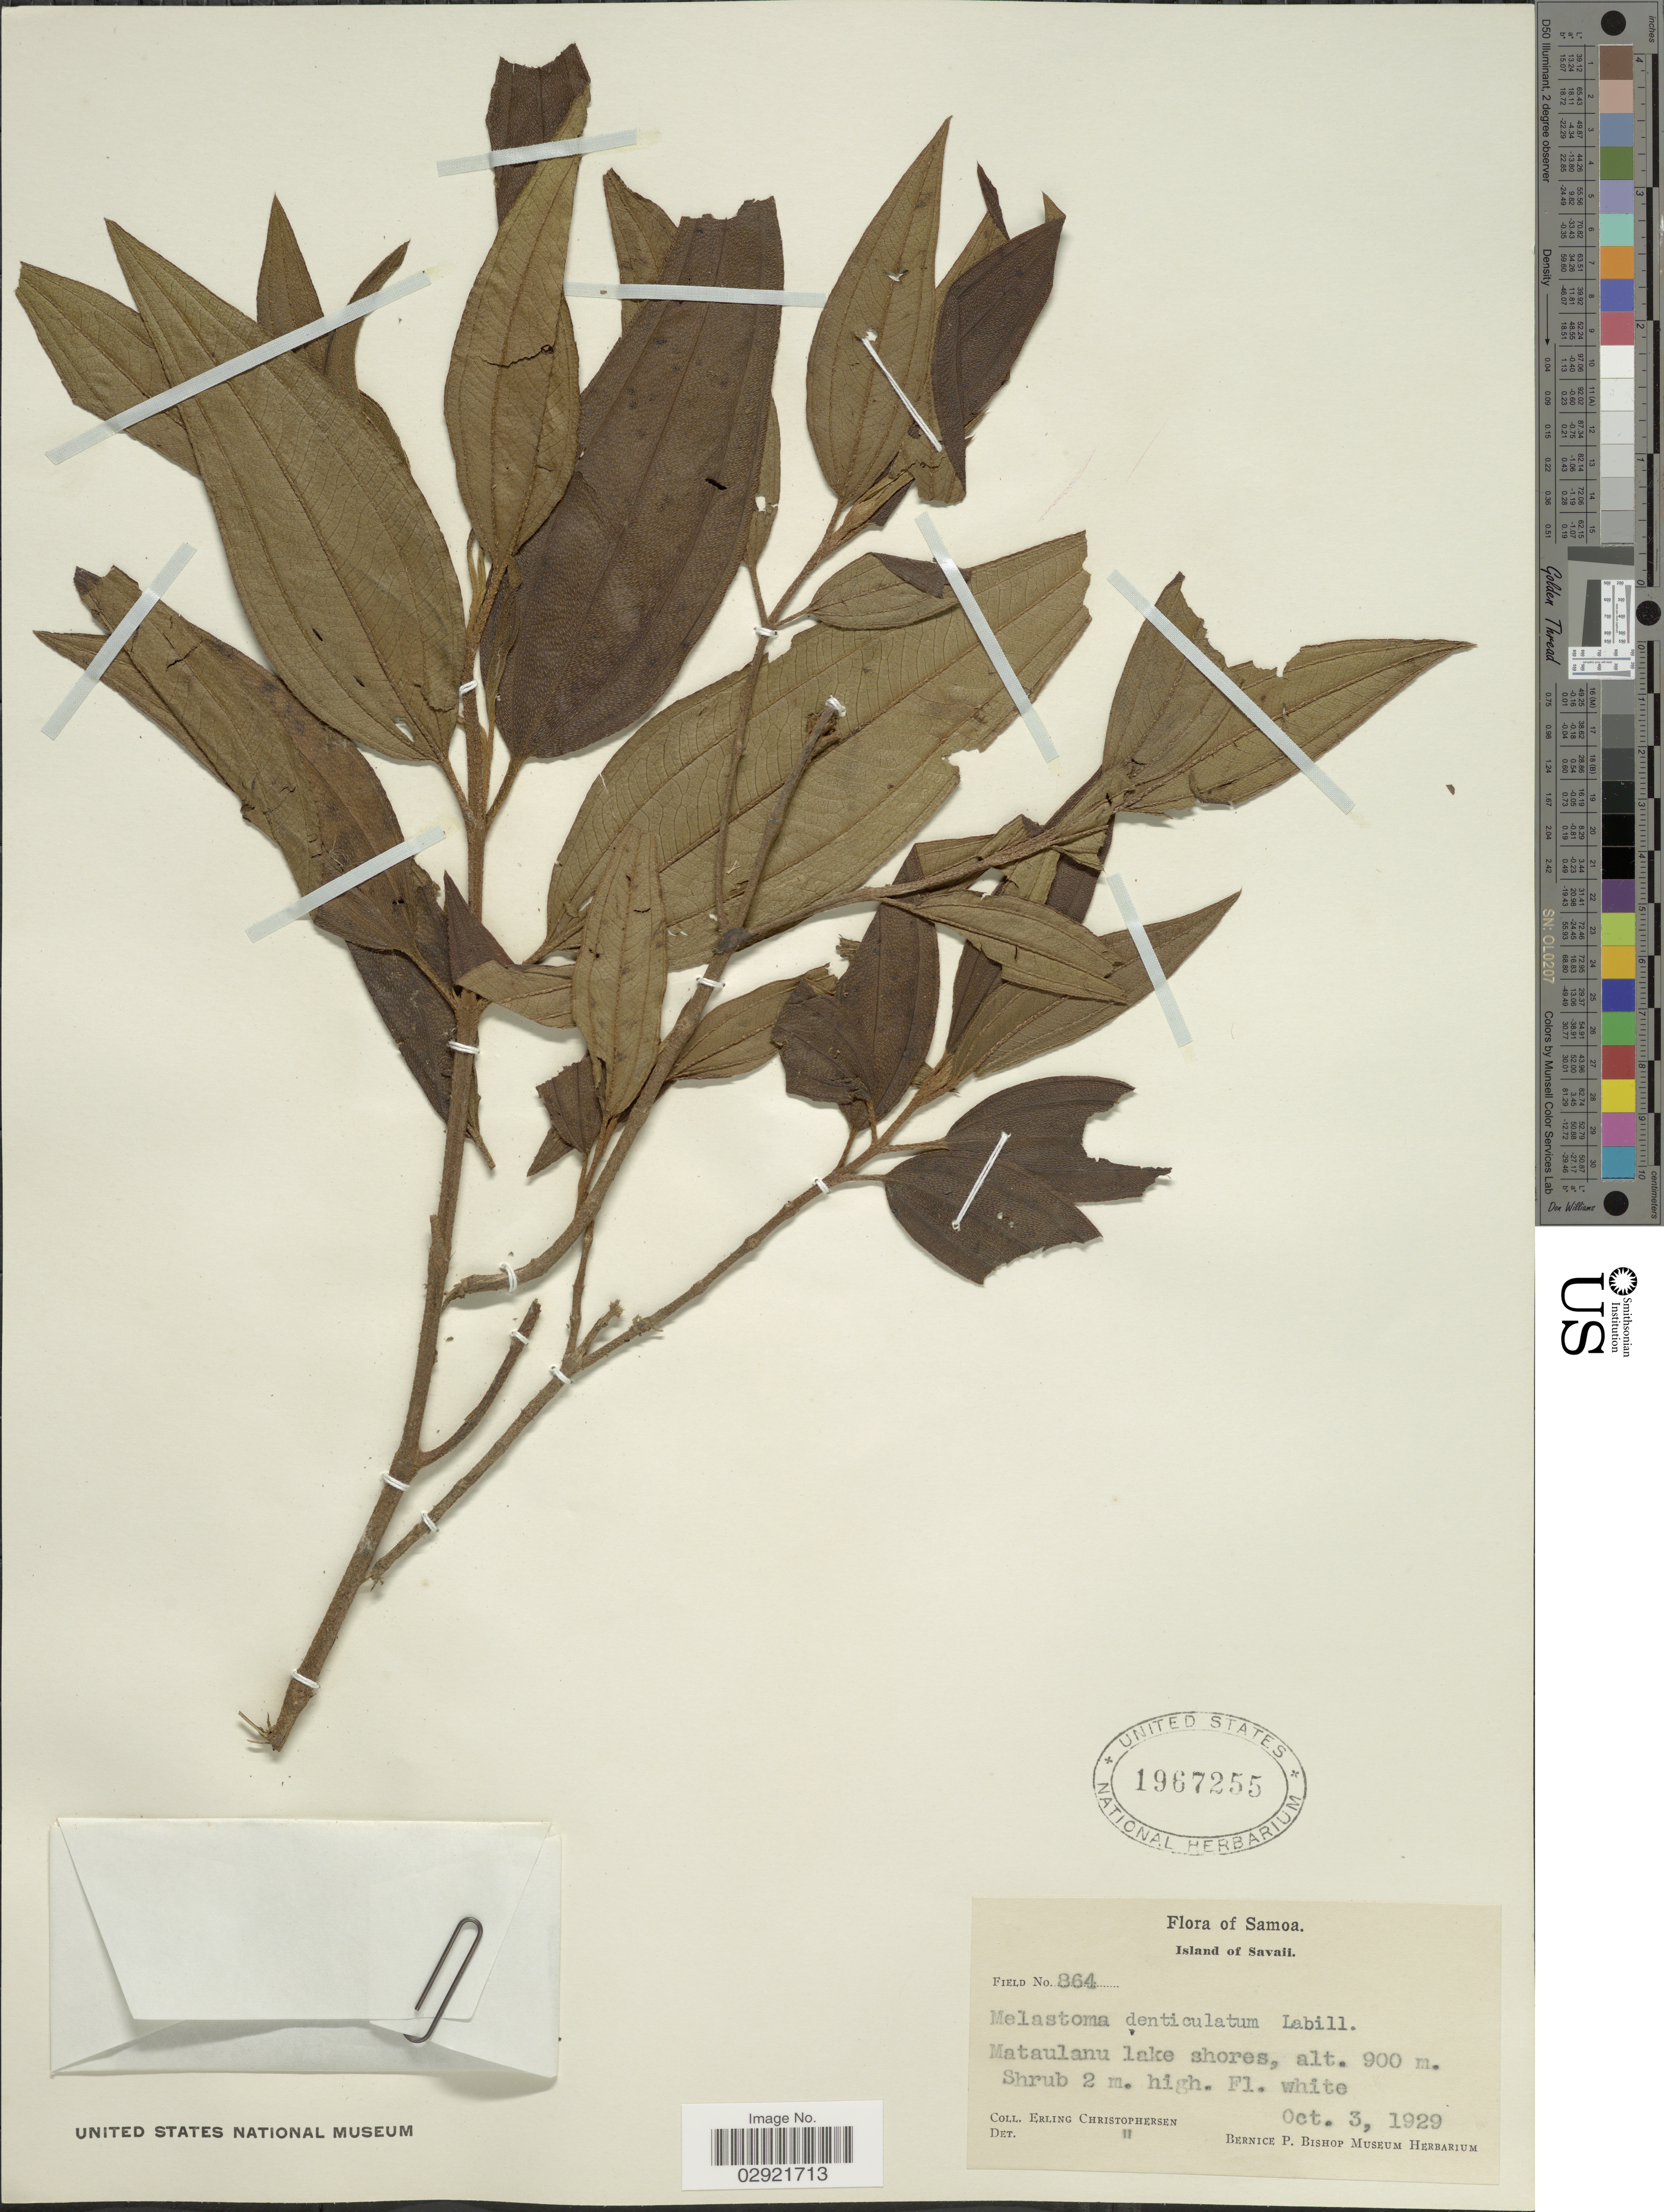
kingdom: Plantae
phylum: Tracheophyta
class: Magnoliopsida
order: Myrtales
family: Melastomataceae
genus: Melastoma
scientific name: Melastoma malabathricum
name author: L.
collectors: E. Christophersen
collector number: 864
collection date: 1929-10-03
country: Samoa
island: Savai'i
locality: Samoa. Island of Savaii. Mataulanu lake shores.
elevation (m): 900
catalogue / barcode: US 1967255